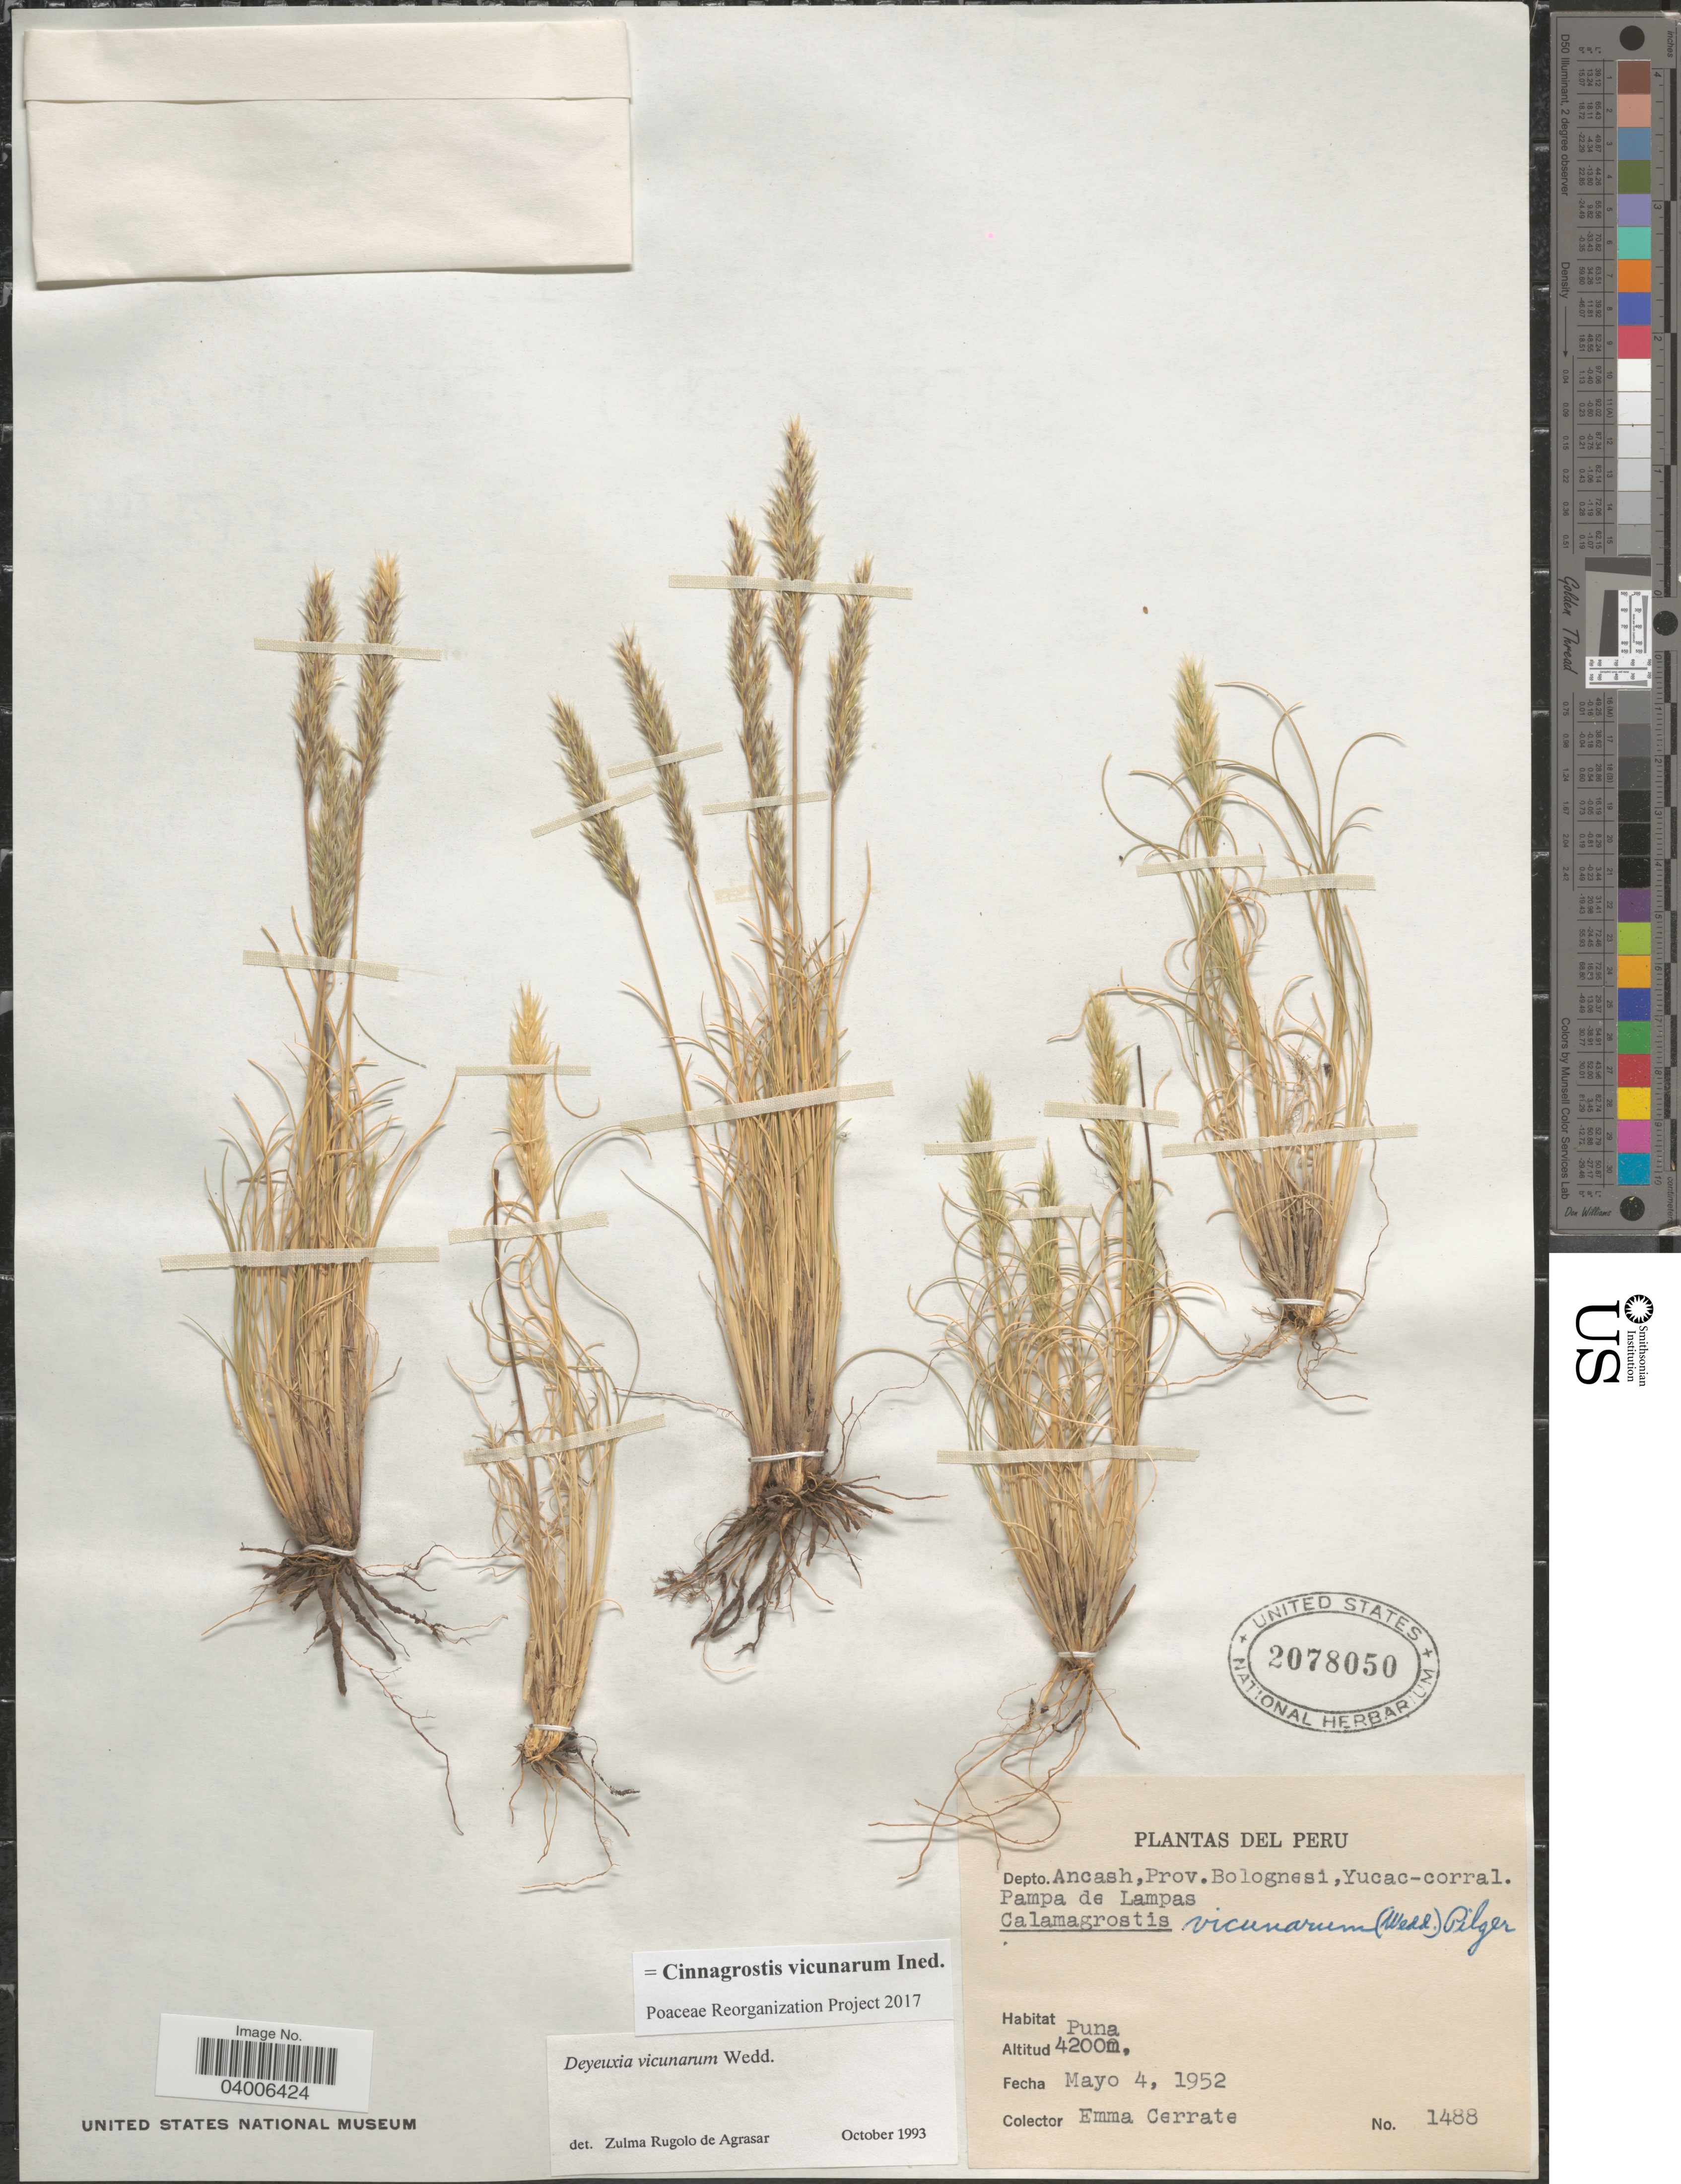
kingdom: Plantae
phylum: Tracheophyta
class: Liliopsida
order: Poales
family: Poaceae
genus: Cinnagrostis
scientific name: Cinnagrostis vicunarum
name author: (Wedd.) P.M. Peterson et al.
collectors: E. Cerrate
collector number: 1488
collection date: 1952-05-04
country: Peru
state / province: Ancash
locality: Depto. Ancash, Prov. Bolognesi, Yucac-corral. Pampa de Lampas.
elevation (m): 4200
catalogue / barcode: US 2078050